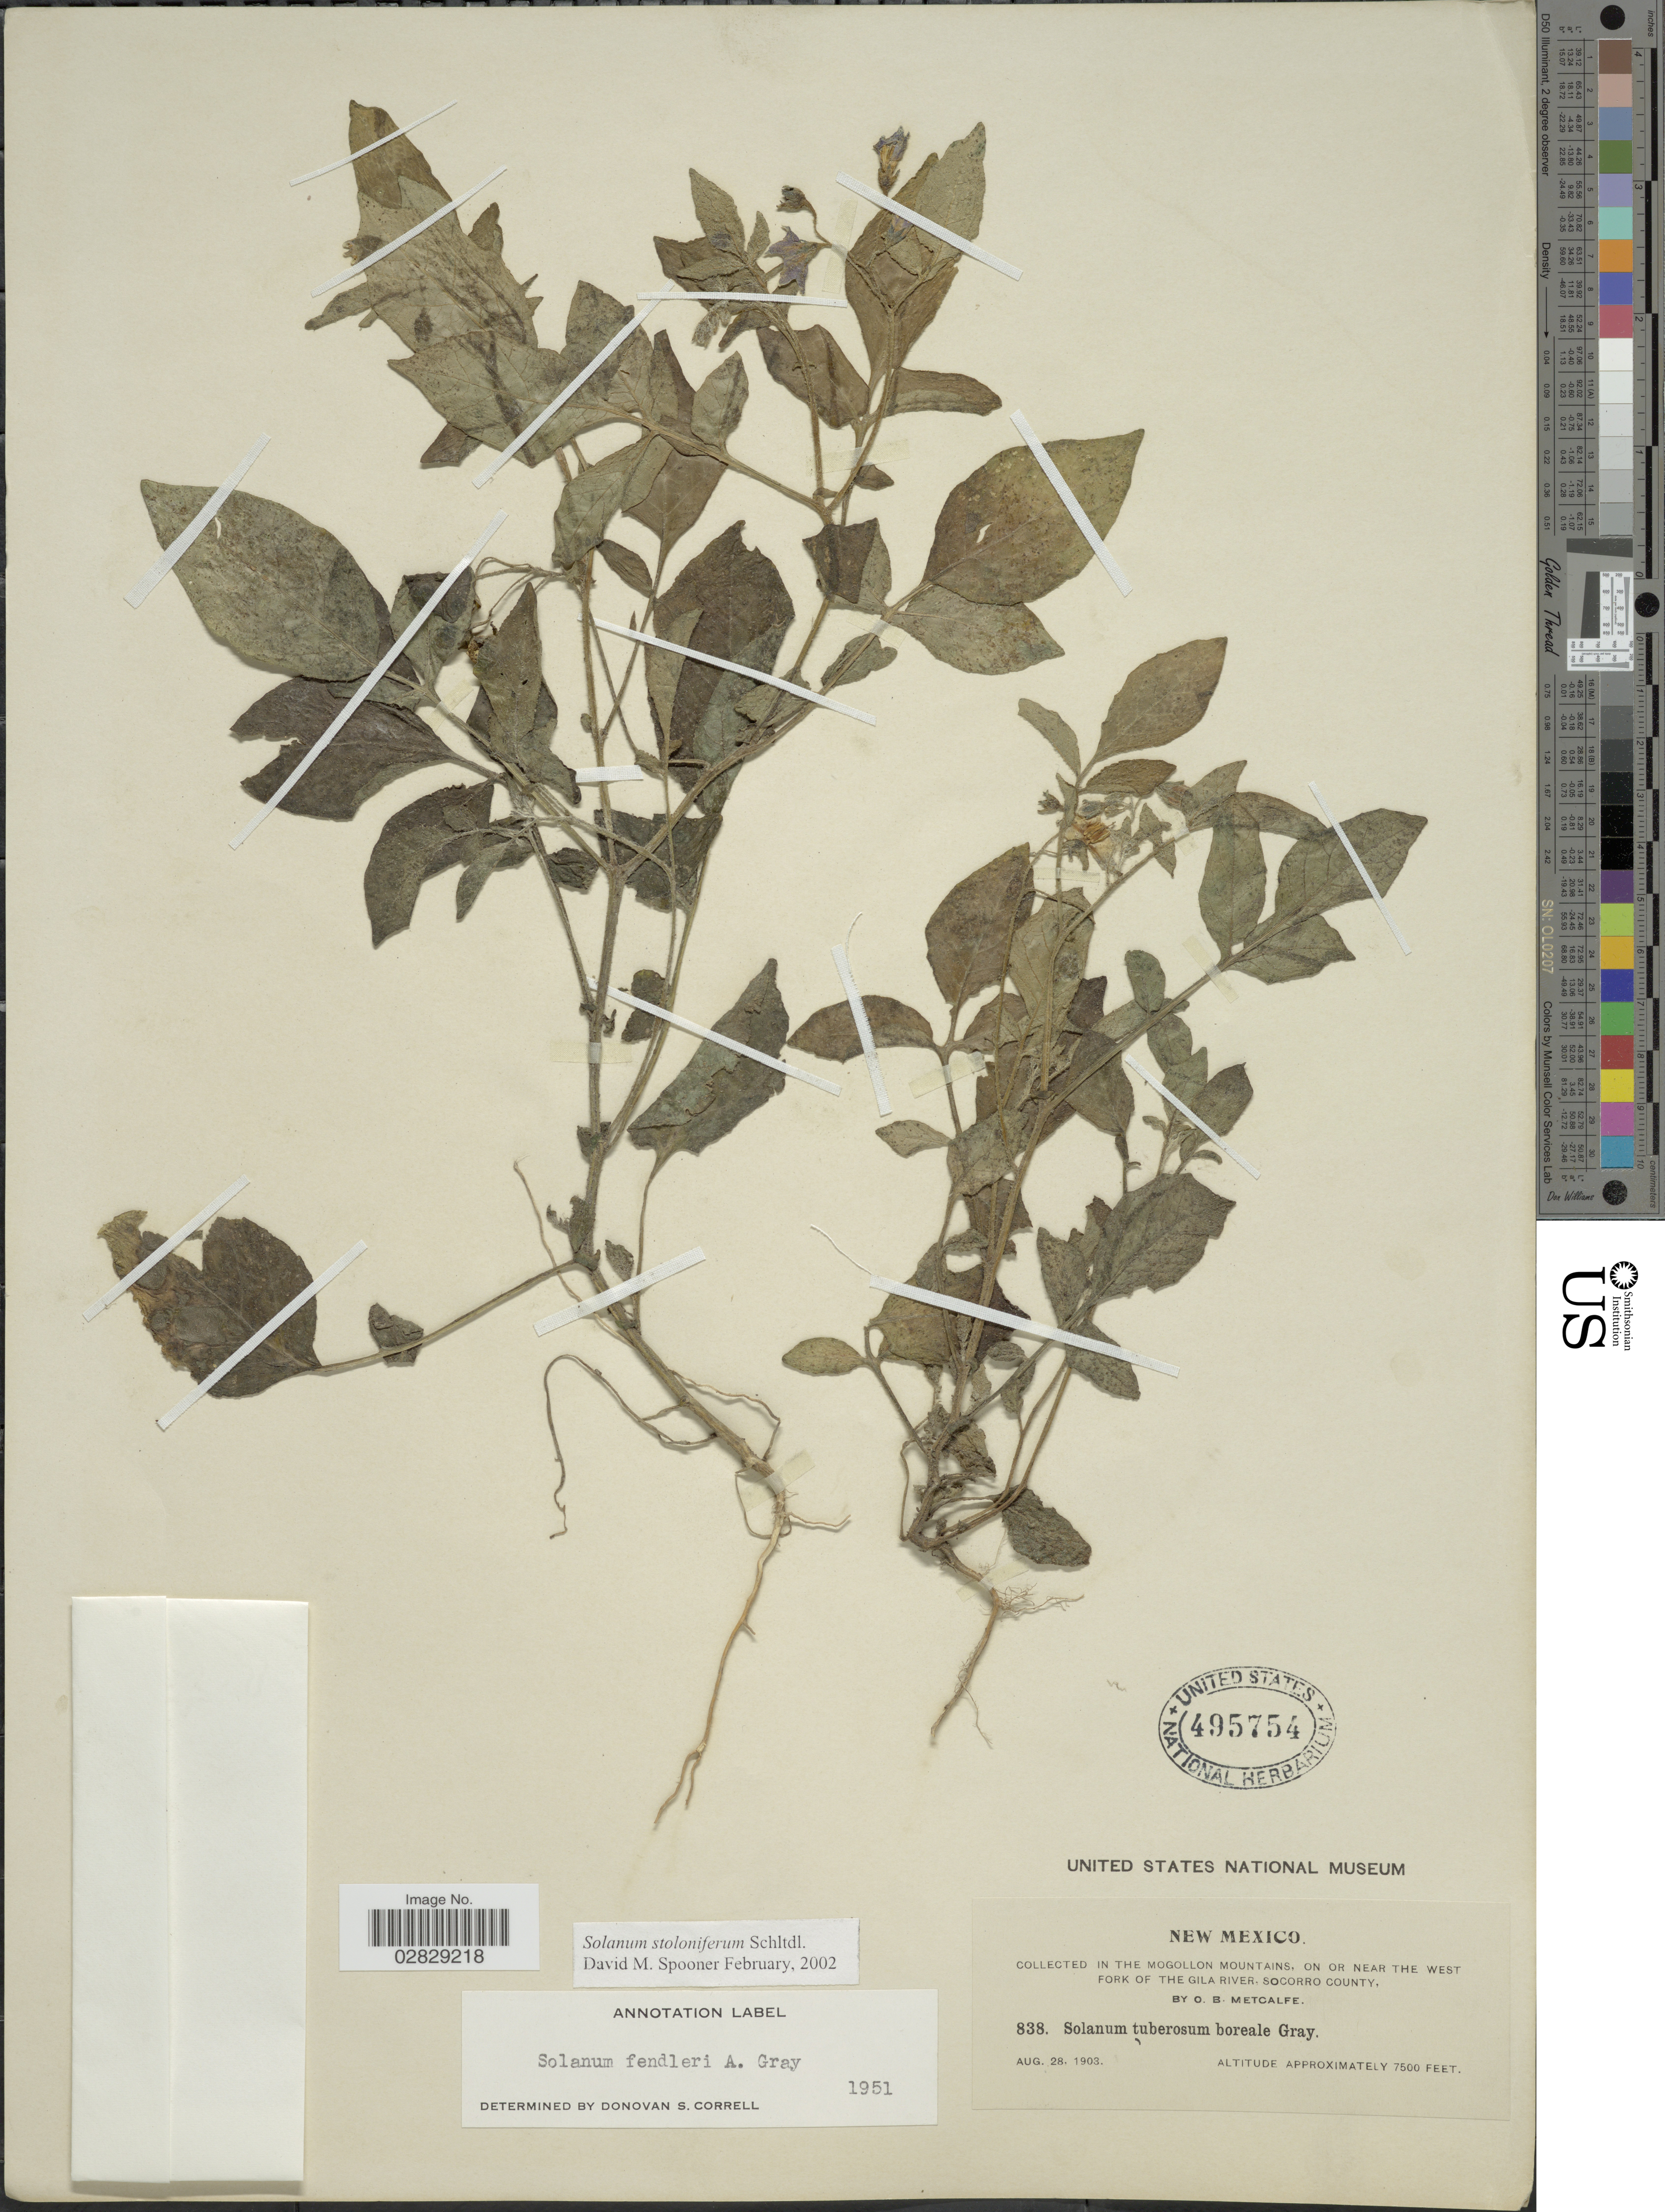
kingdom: Plantae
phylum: Tracheophyta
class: Magnoliopsida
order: Solanales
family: Solanaceae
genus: Solanum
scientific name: Solanum stoloniferum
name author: Schltdl.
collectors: O. B. Metcalfe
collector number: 838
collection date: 1903-08-28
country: United States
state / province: New Mexico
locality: In the Mogollon Mountains, on or near the west fork of the Gila River, Socorro County.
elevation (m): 2286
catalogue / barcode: US 495754